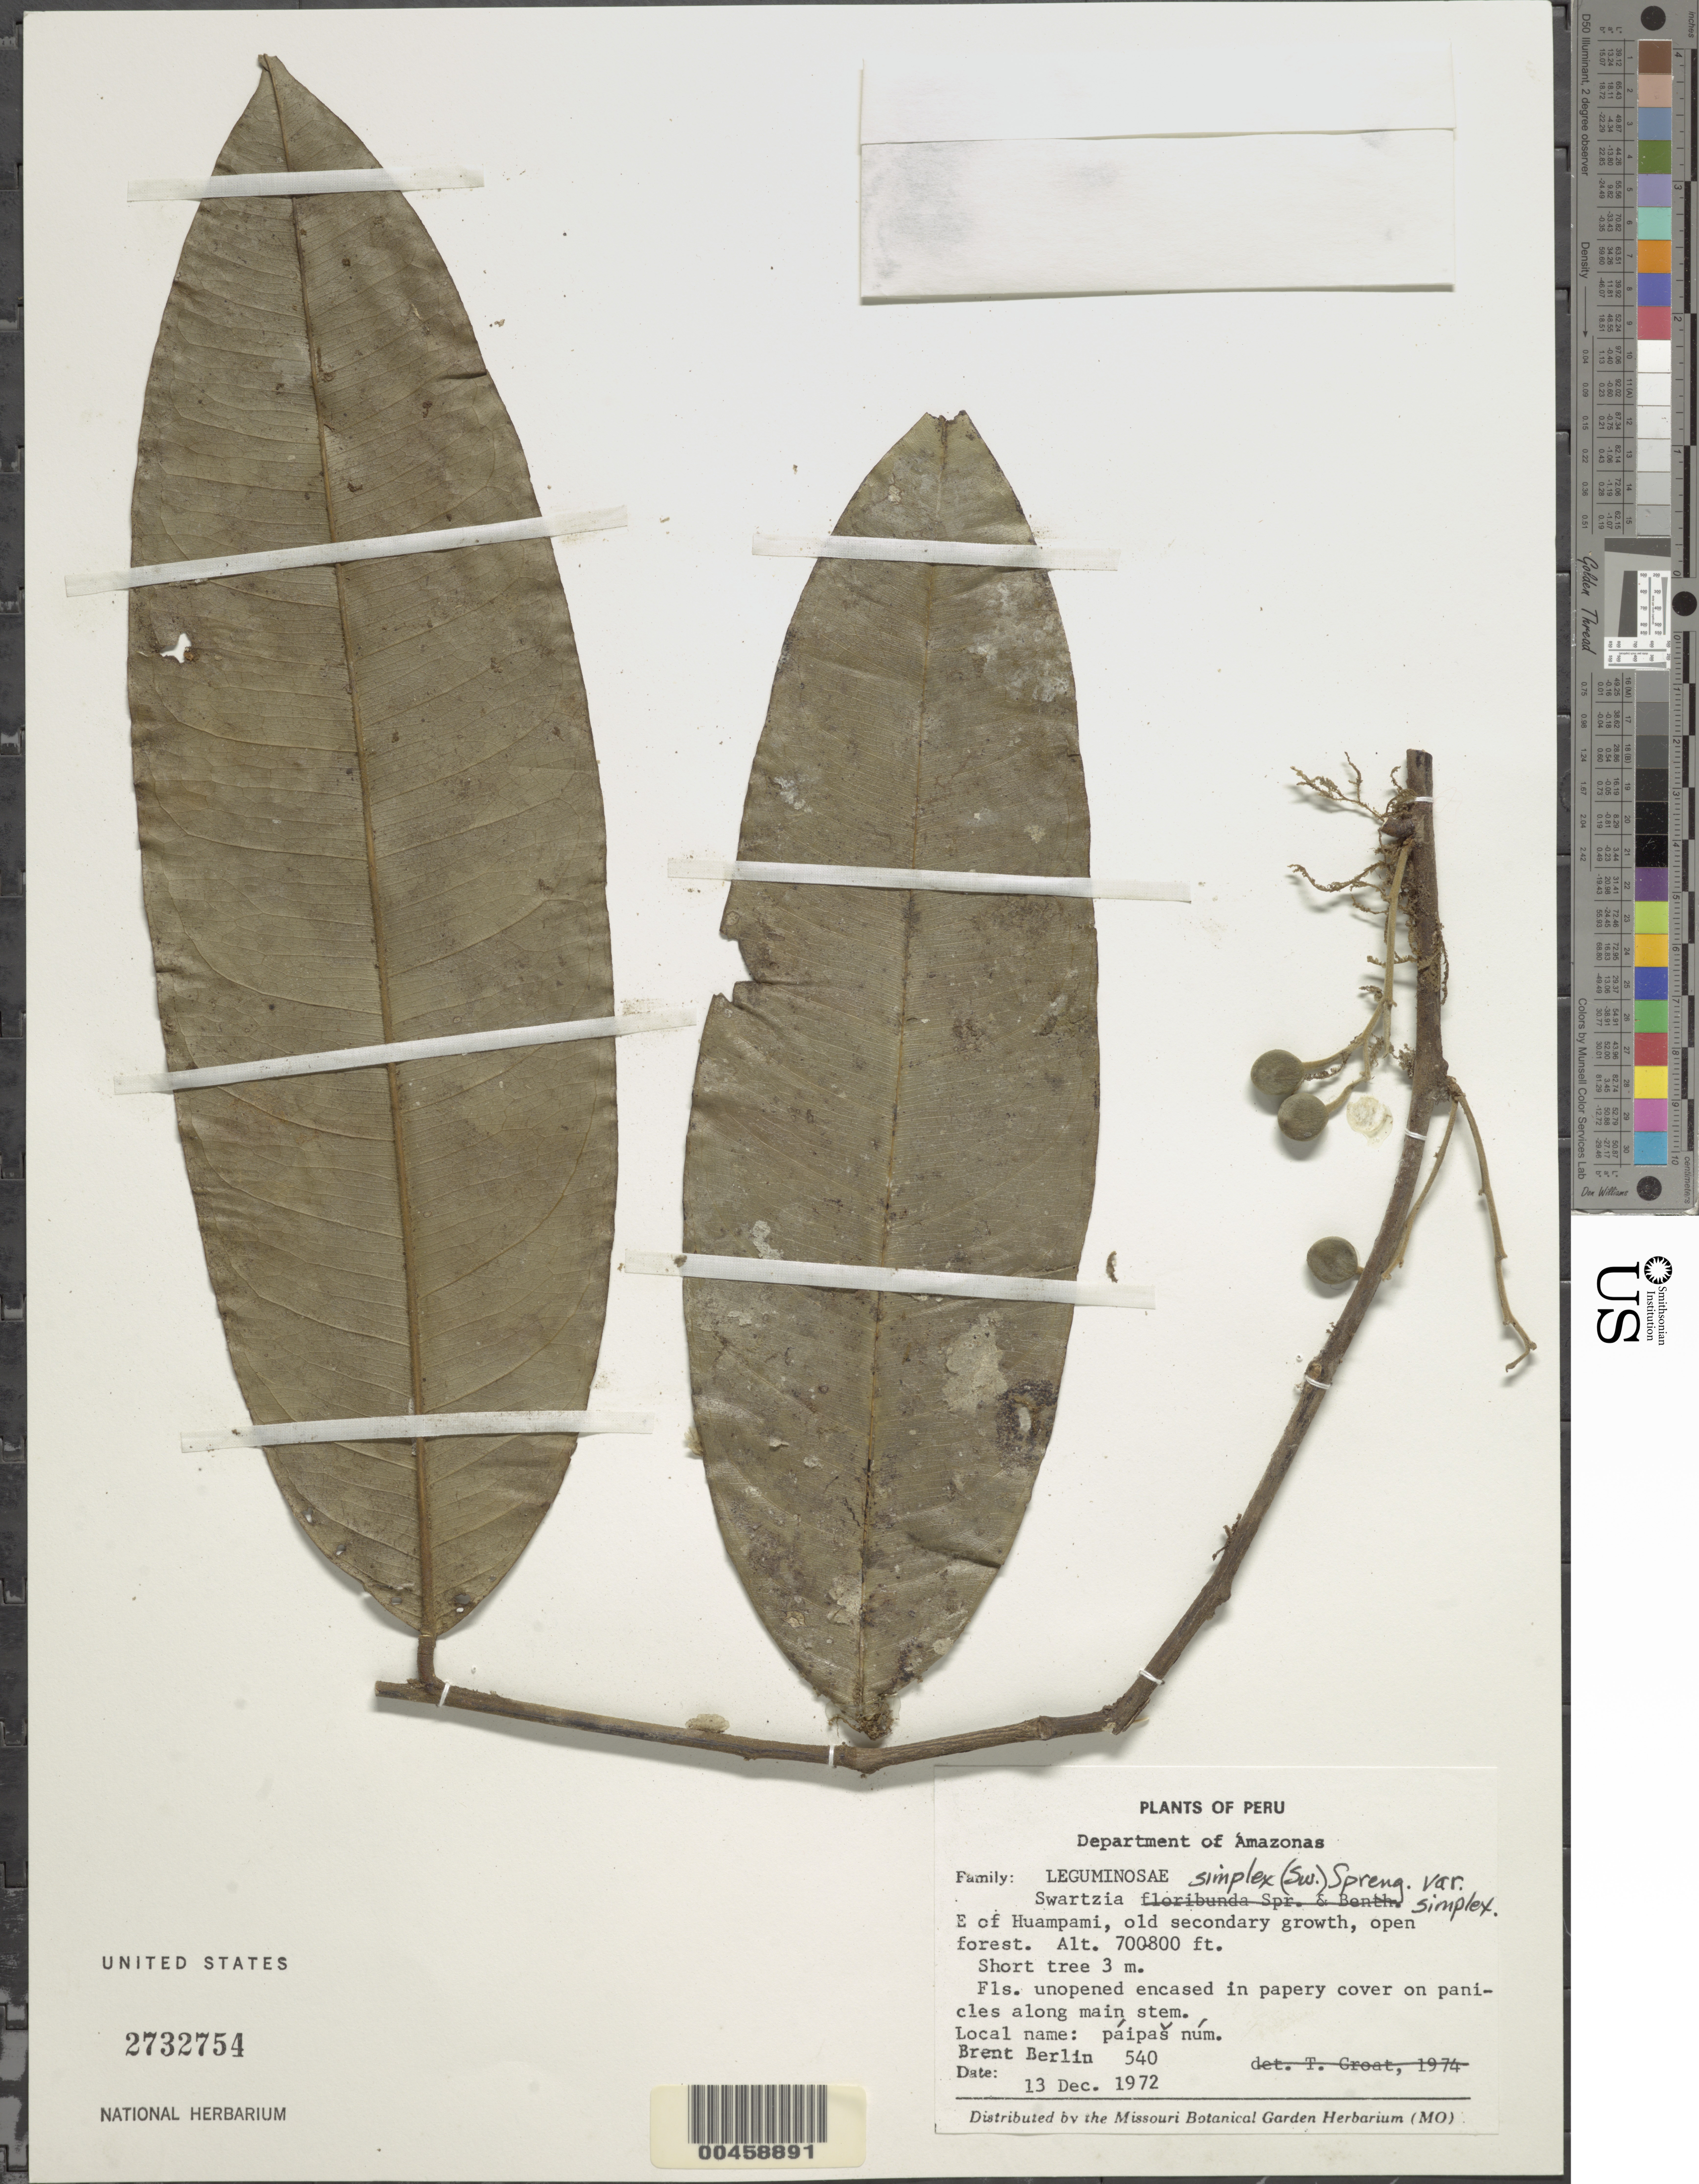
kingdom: Plantae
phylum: Tracheophyta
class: Magnoliopsida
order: Fabales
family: Fabaceae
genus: Swartzia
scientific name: Swartzia simplex var. ochnacea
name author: (DC.) R.S. Cowan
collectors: B. Berlin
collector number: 540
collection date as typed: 13 Dec 1972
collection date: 1972-12-13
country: Peru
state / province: Amazonas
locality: Huampami, E of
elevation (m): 700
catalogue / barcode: US 2732754